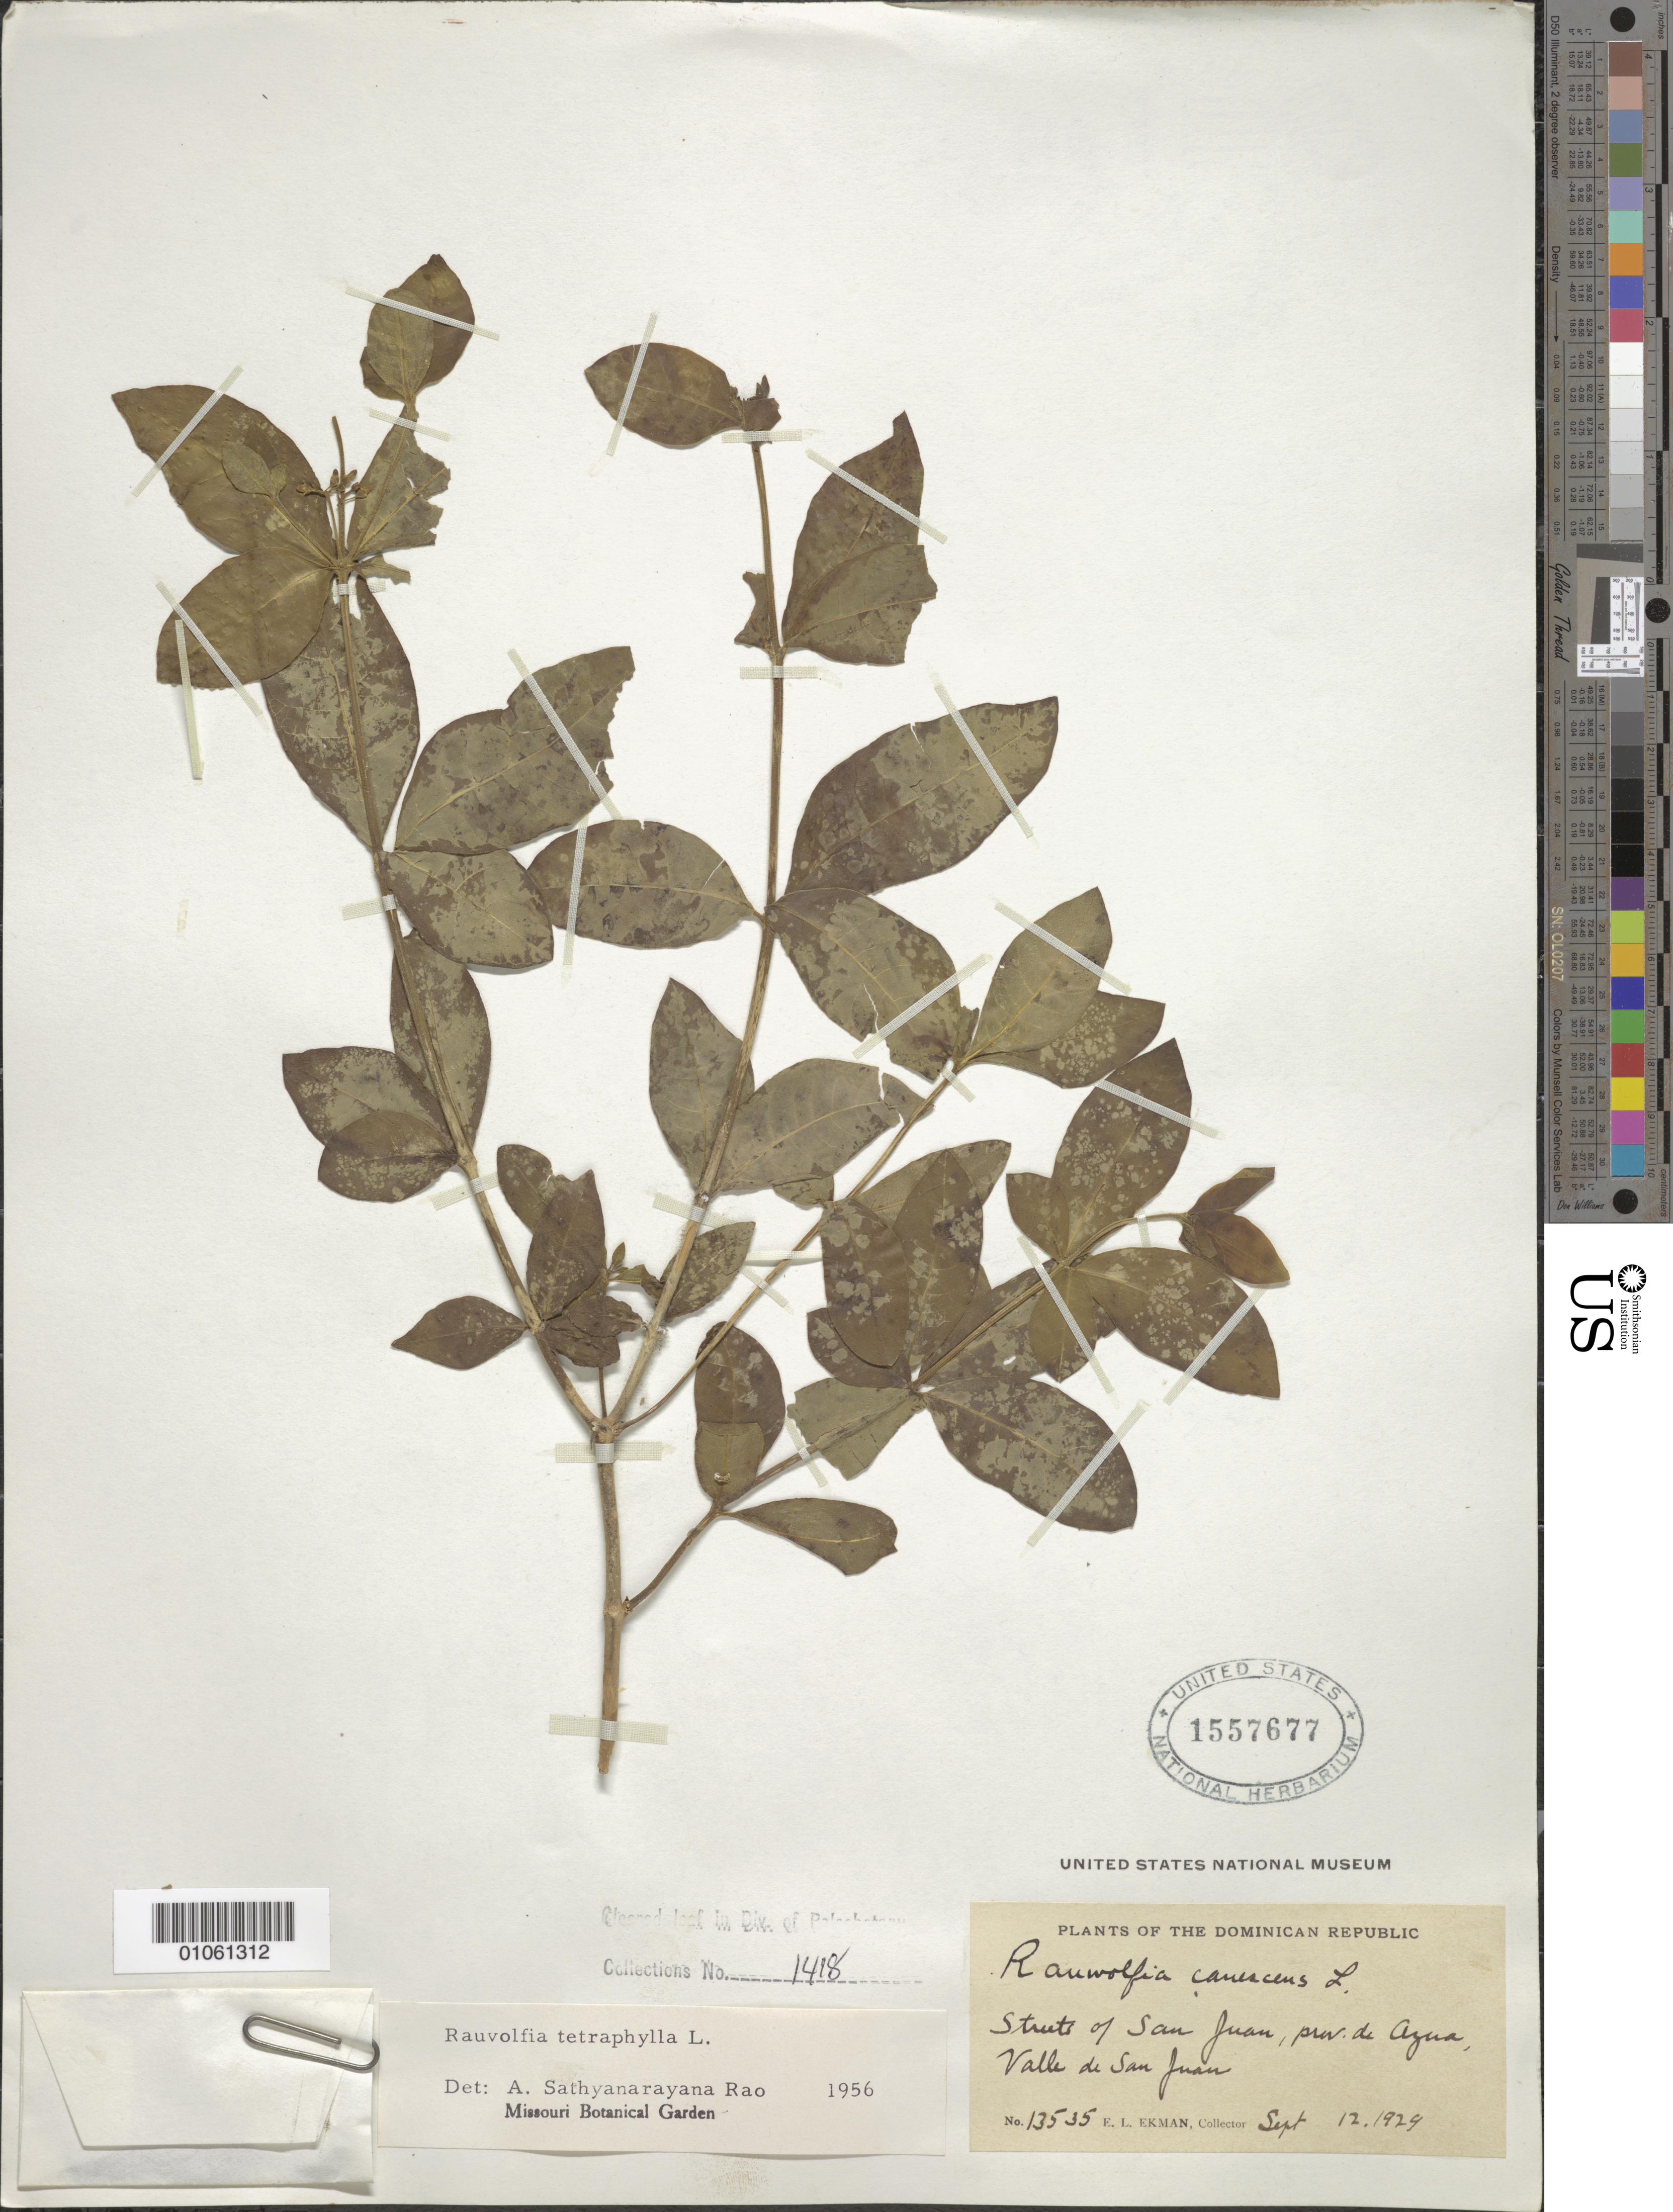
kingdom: Plantae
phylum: Tracheophyta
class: Magnoliopsida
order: Gentianales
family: Apocynaceae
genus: Rauvolfia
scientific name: Rauvolfia tetraphylla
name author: L.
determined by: Rao, A. S.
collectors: E. L. Ekman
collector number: H 13535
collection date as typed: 12 Sep 1929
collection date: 1929-09-12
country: Dominican Republic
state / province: Agua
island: Hispaniola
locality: San Juan, Valle de San Juan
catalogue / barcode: US 1557677